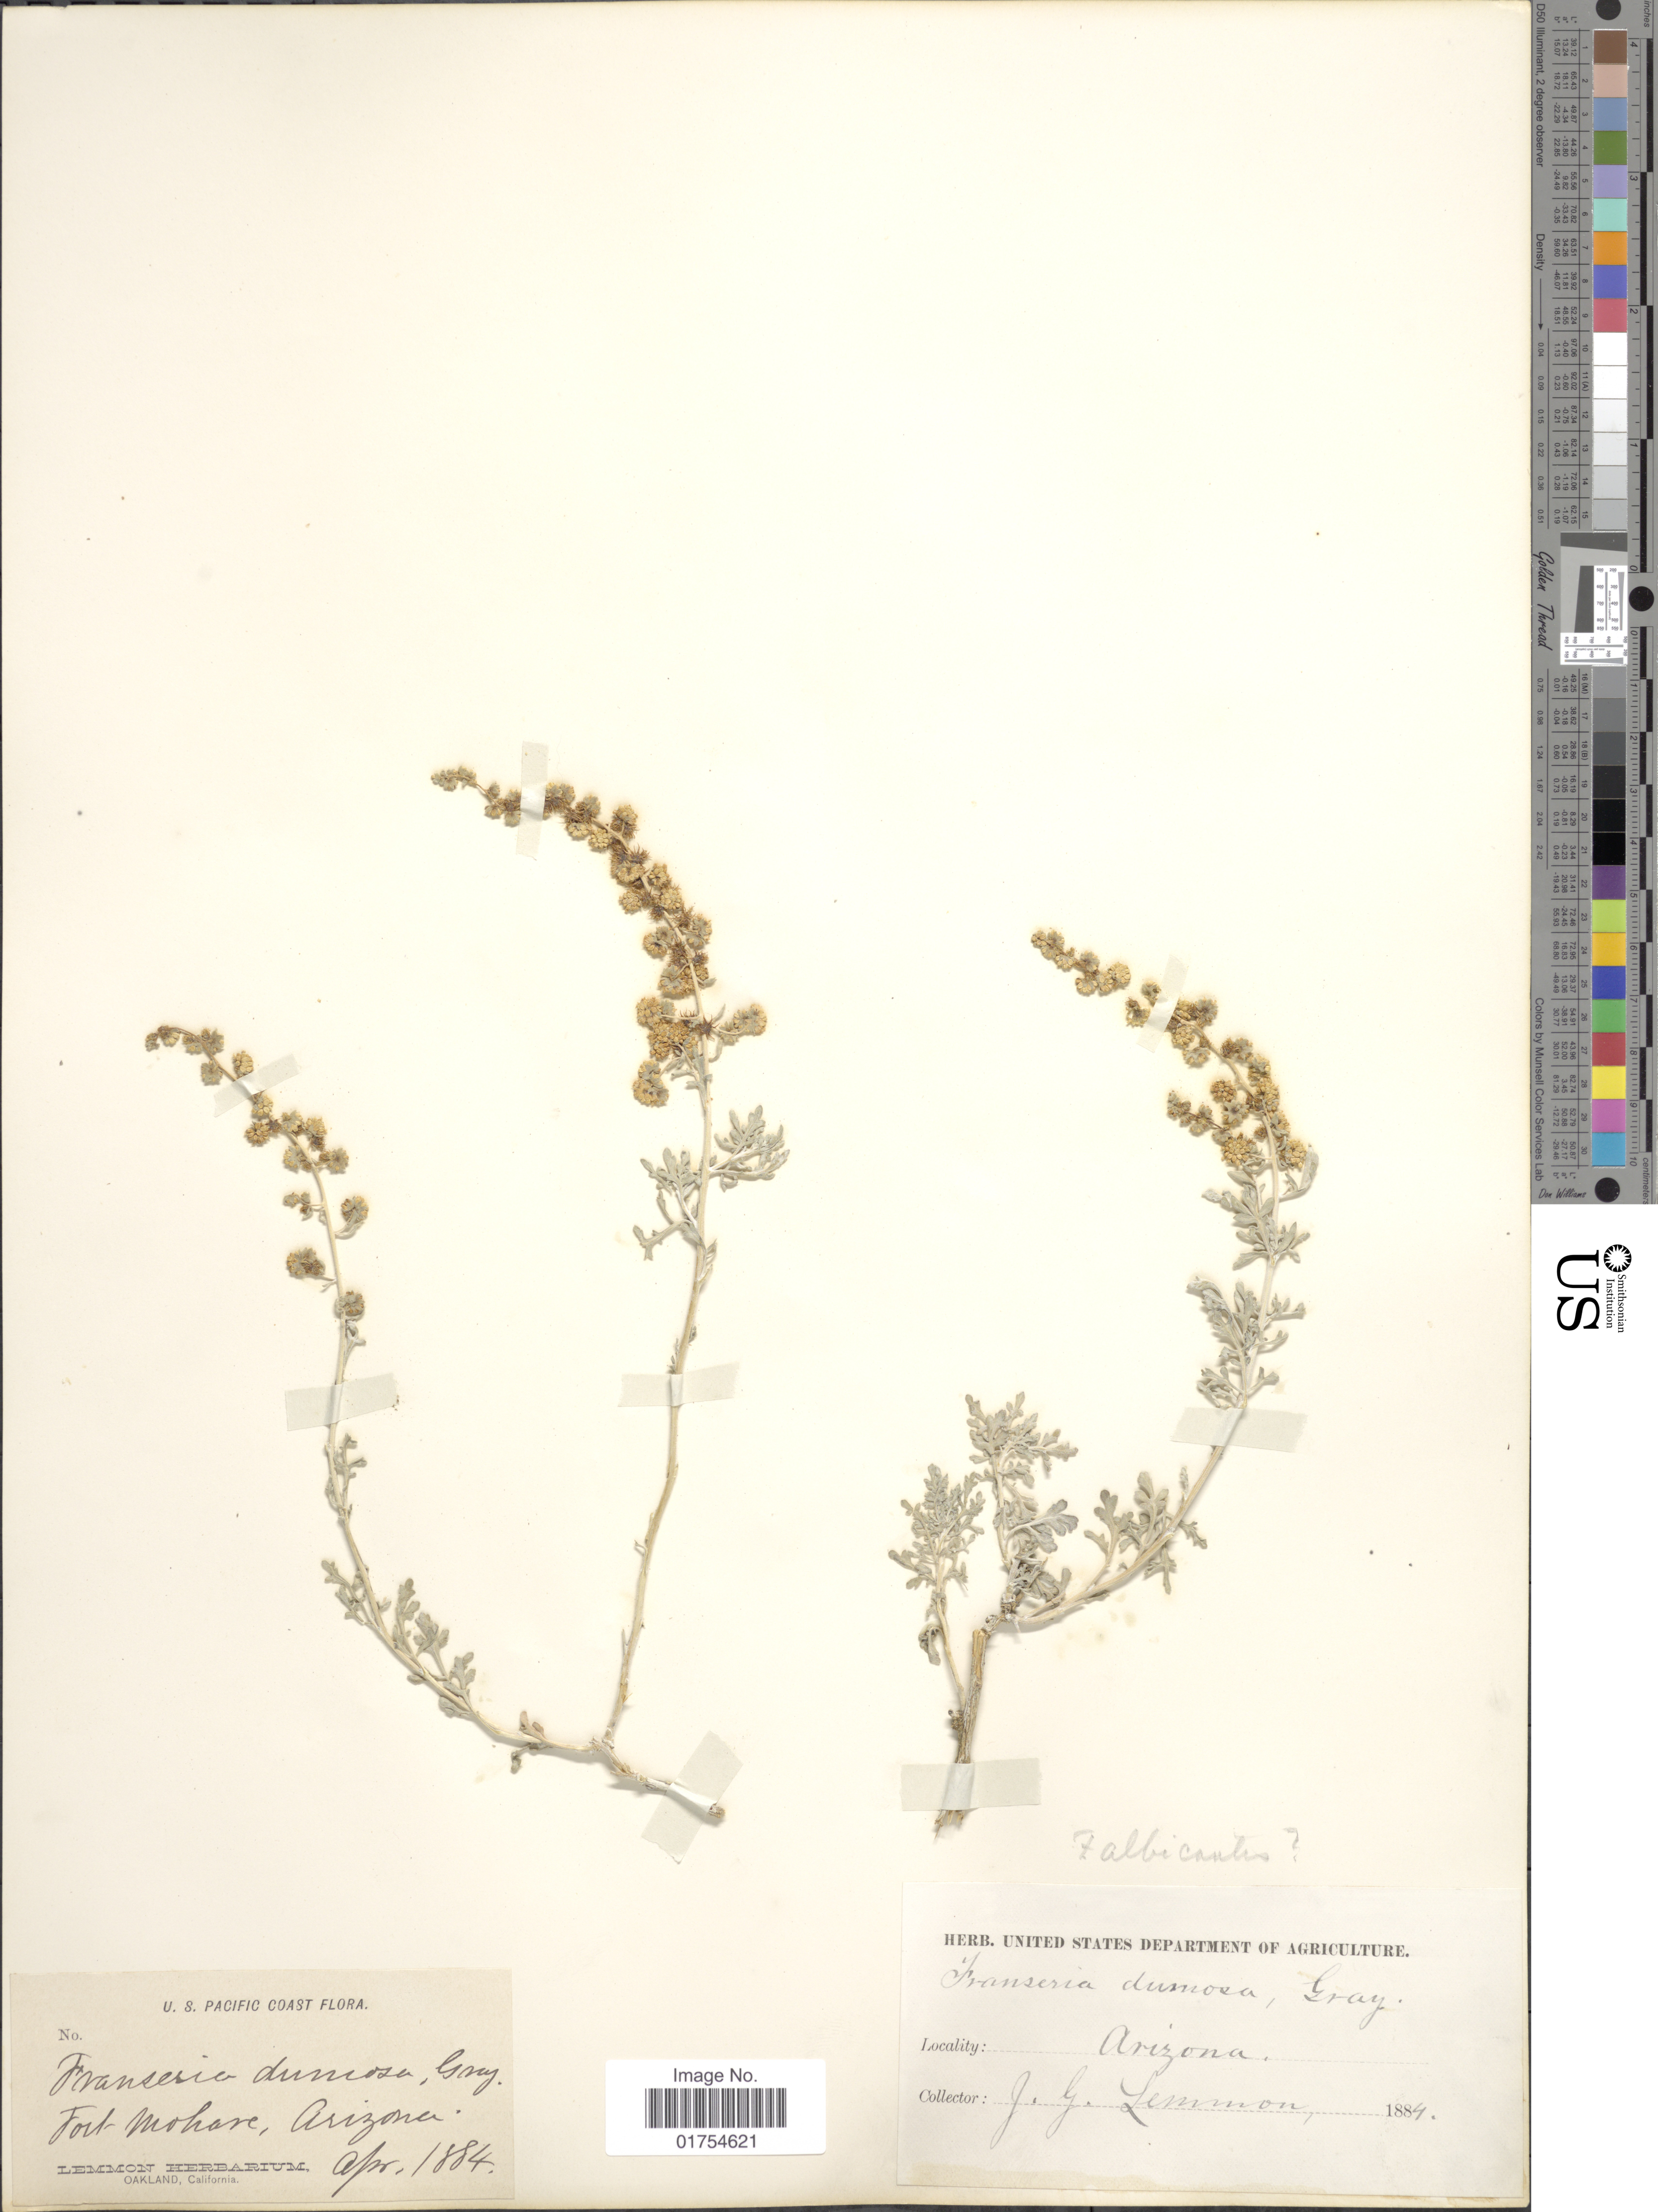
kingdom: Plantae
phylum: Tracheophyta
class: Magnoliopsida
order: Asterales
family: Asteraceae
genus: Franseria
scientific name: Franseria dumosa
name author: A. Gray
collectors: J. Lemmon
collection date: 1884-04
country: United States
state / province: Arizona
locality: Fort Mohave